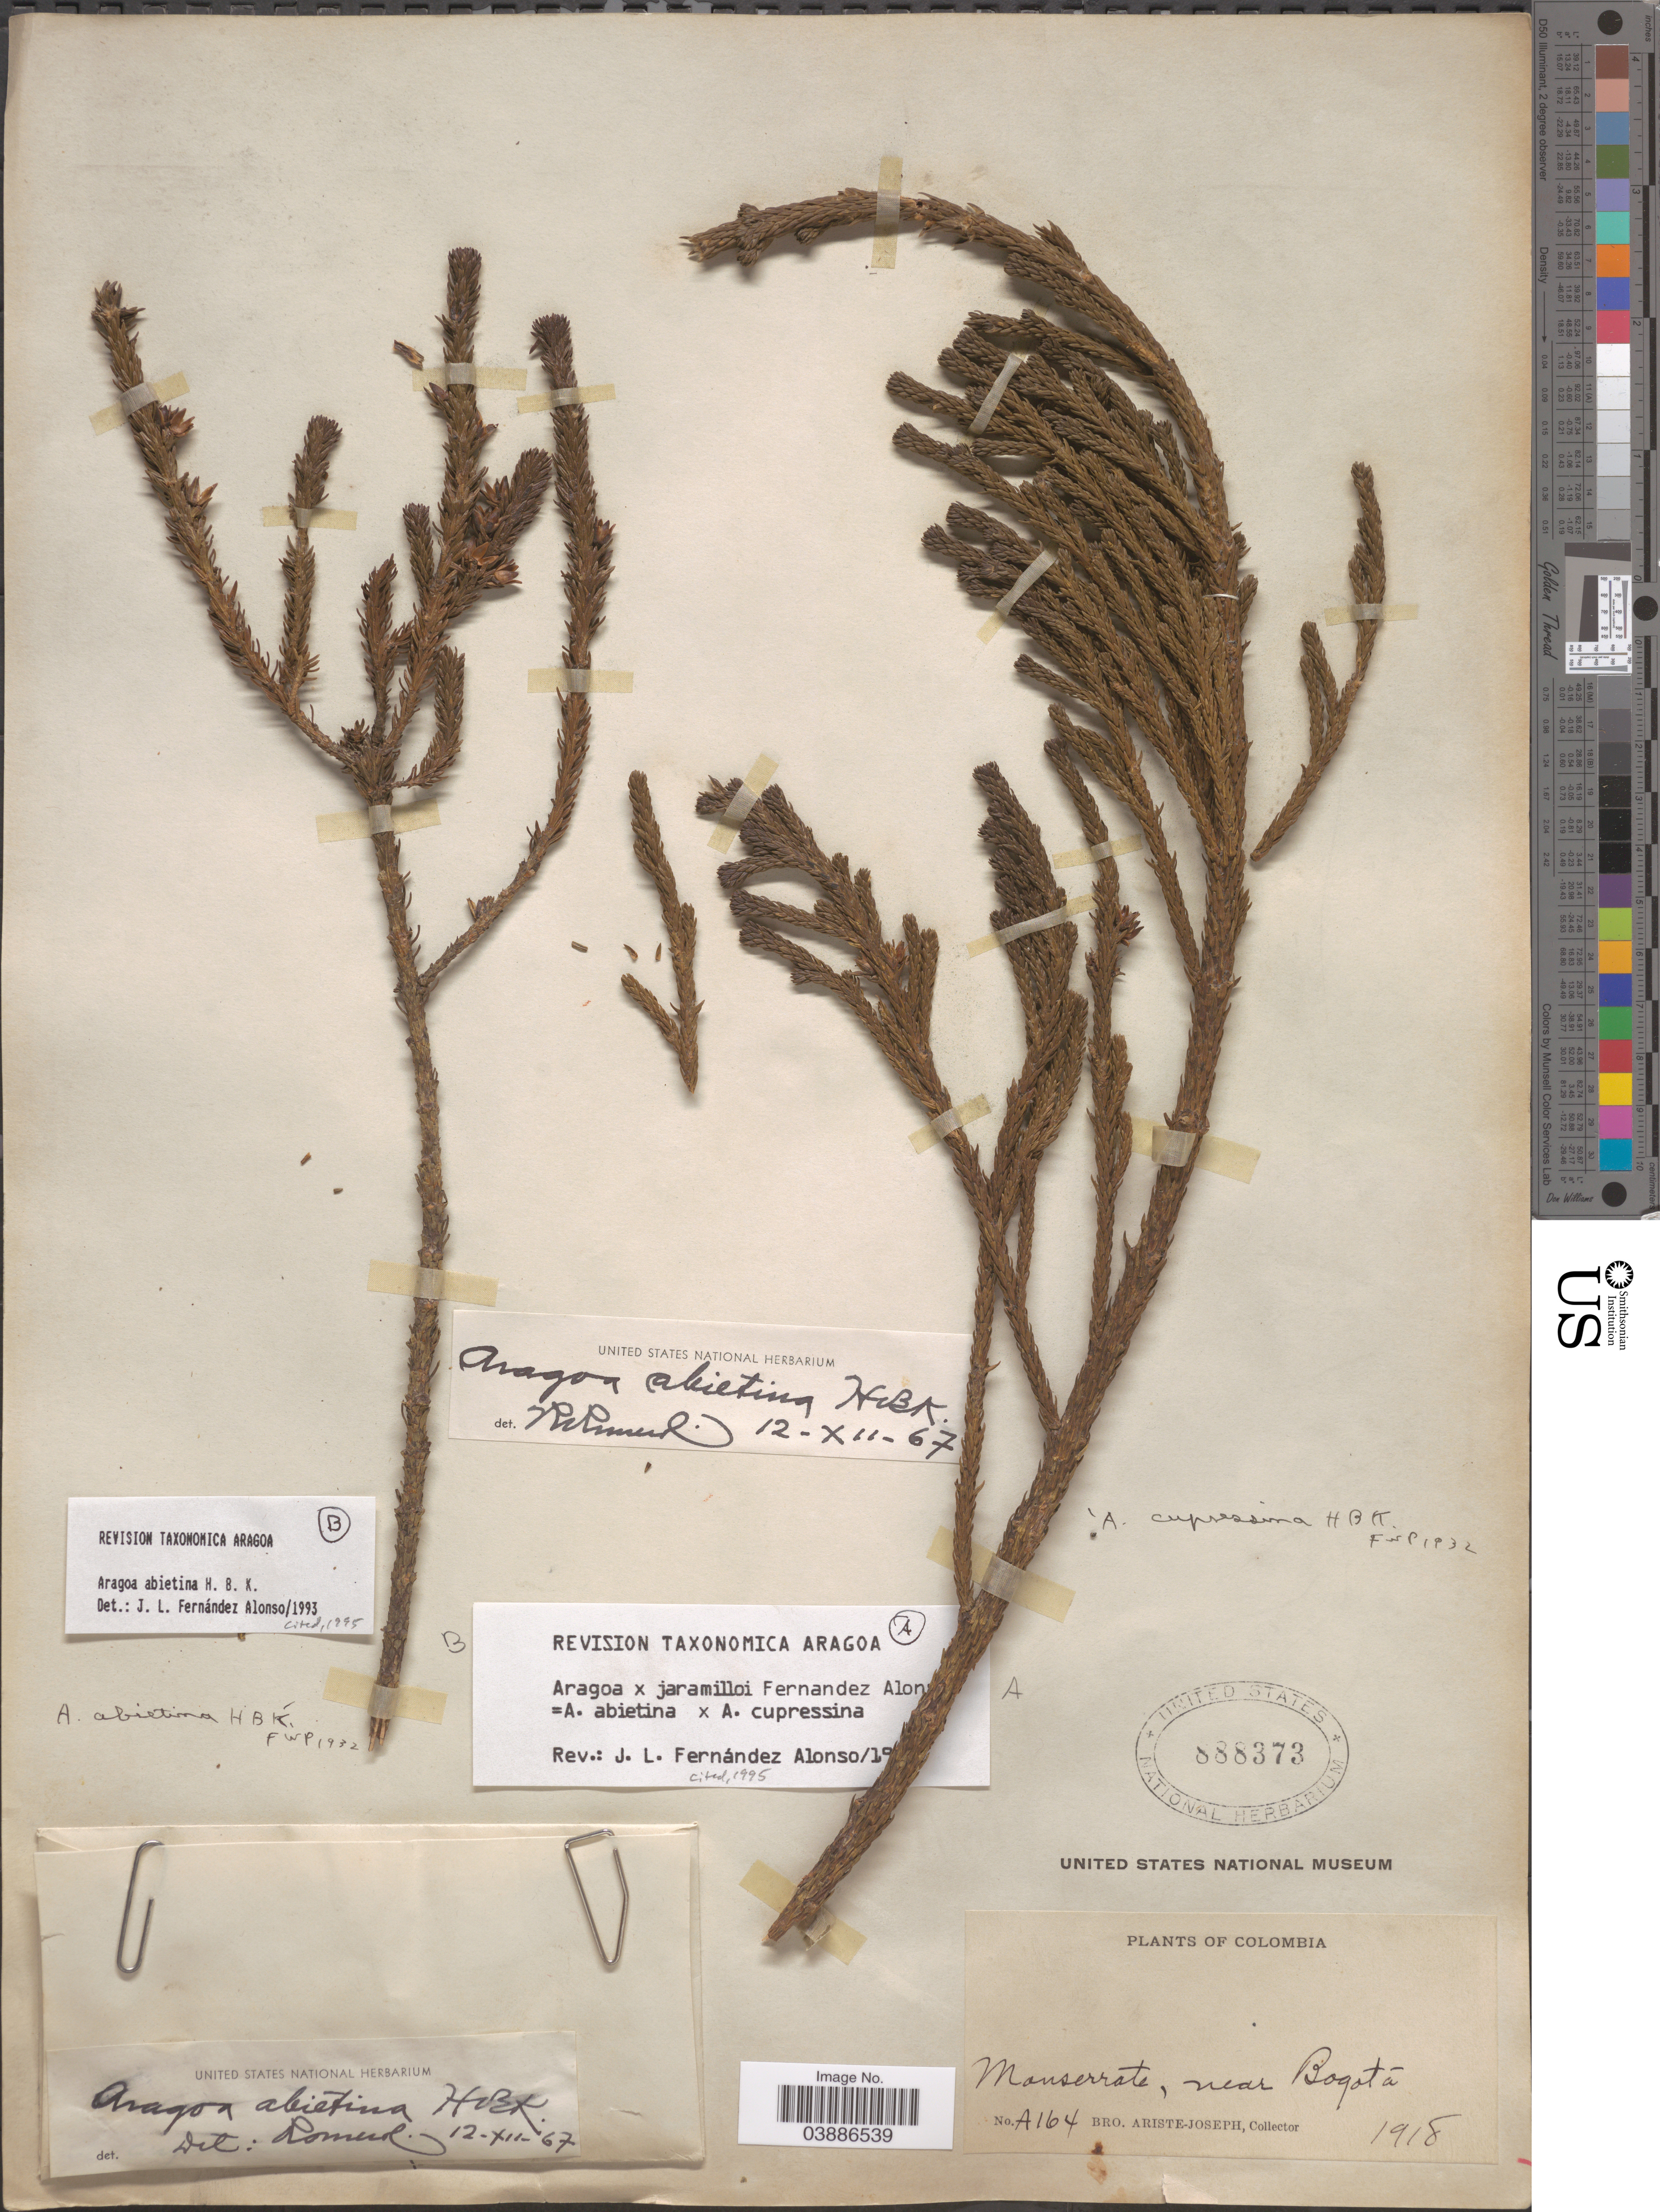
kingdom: Plantae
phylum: Tracheophyta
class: Magnoliopsida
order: Lamiales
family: Plantaginaceae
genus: Aragoa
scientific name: Aragoa x jaramilloi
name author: Fern. Alonso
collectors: Bro. Ariste-Joseph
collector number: A164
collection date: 1918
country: Colombia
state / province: Bogota D.C.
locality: Monserrate, near Bogotá.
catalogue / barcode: US 888373